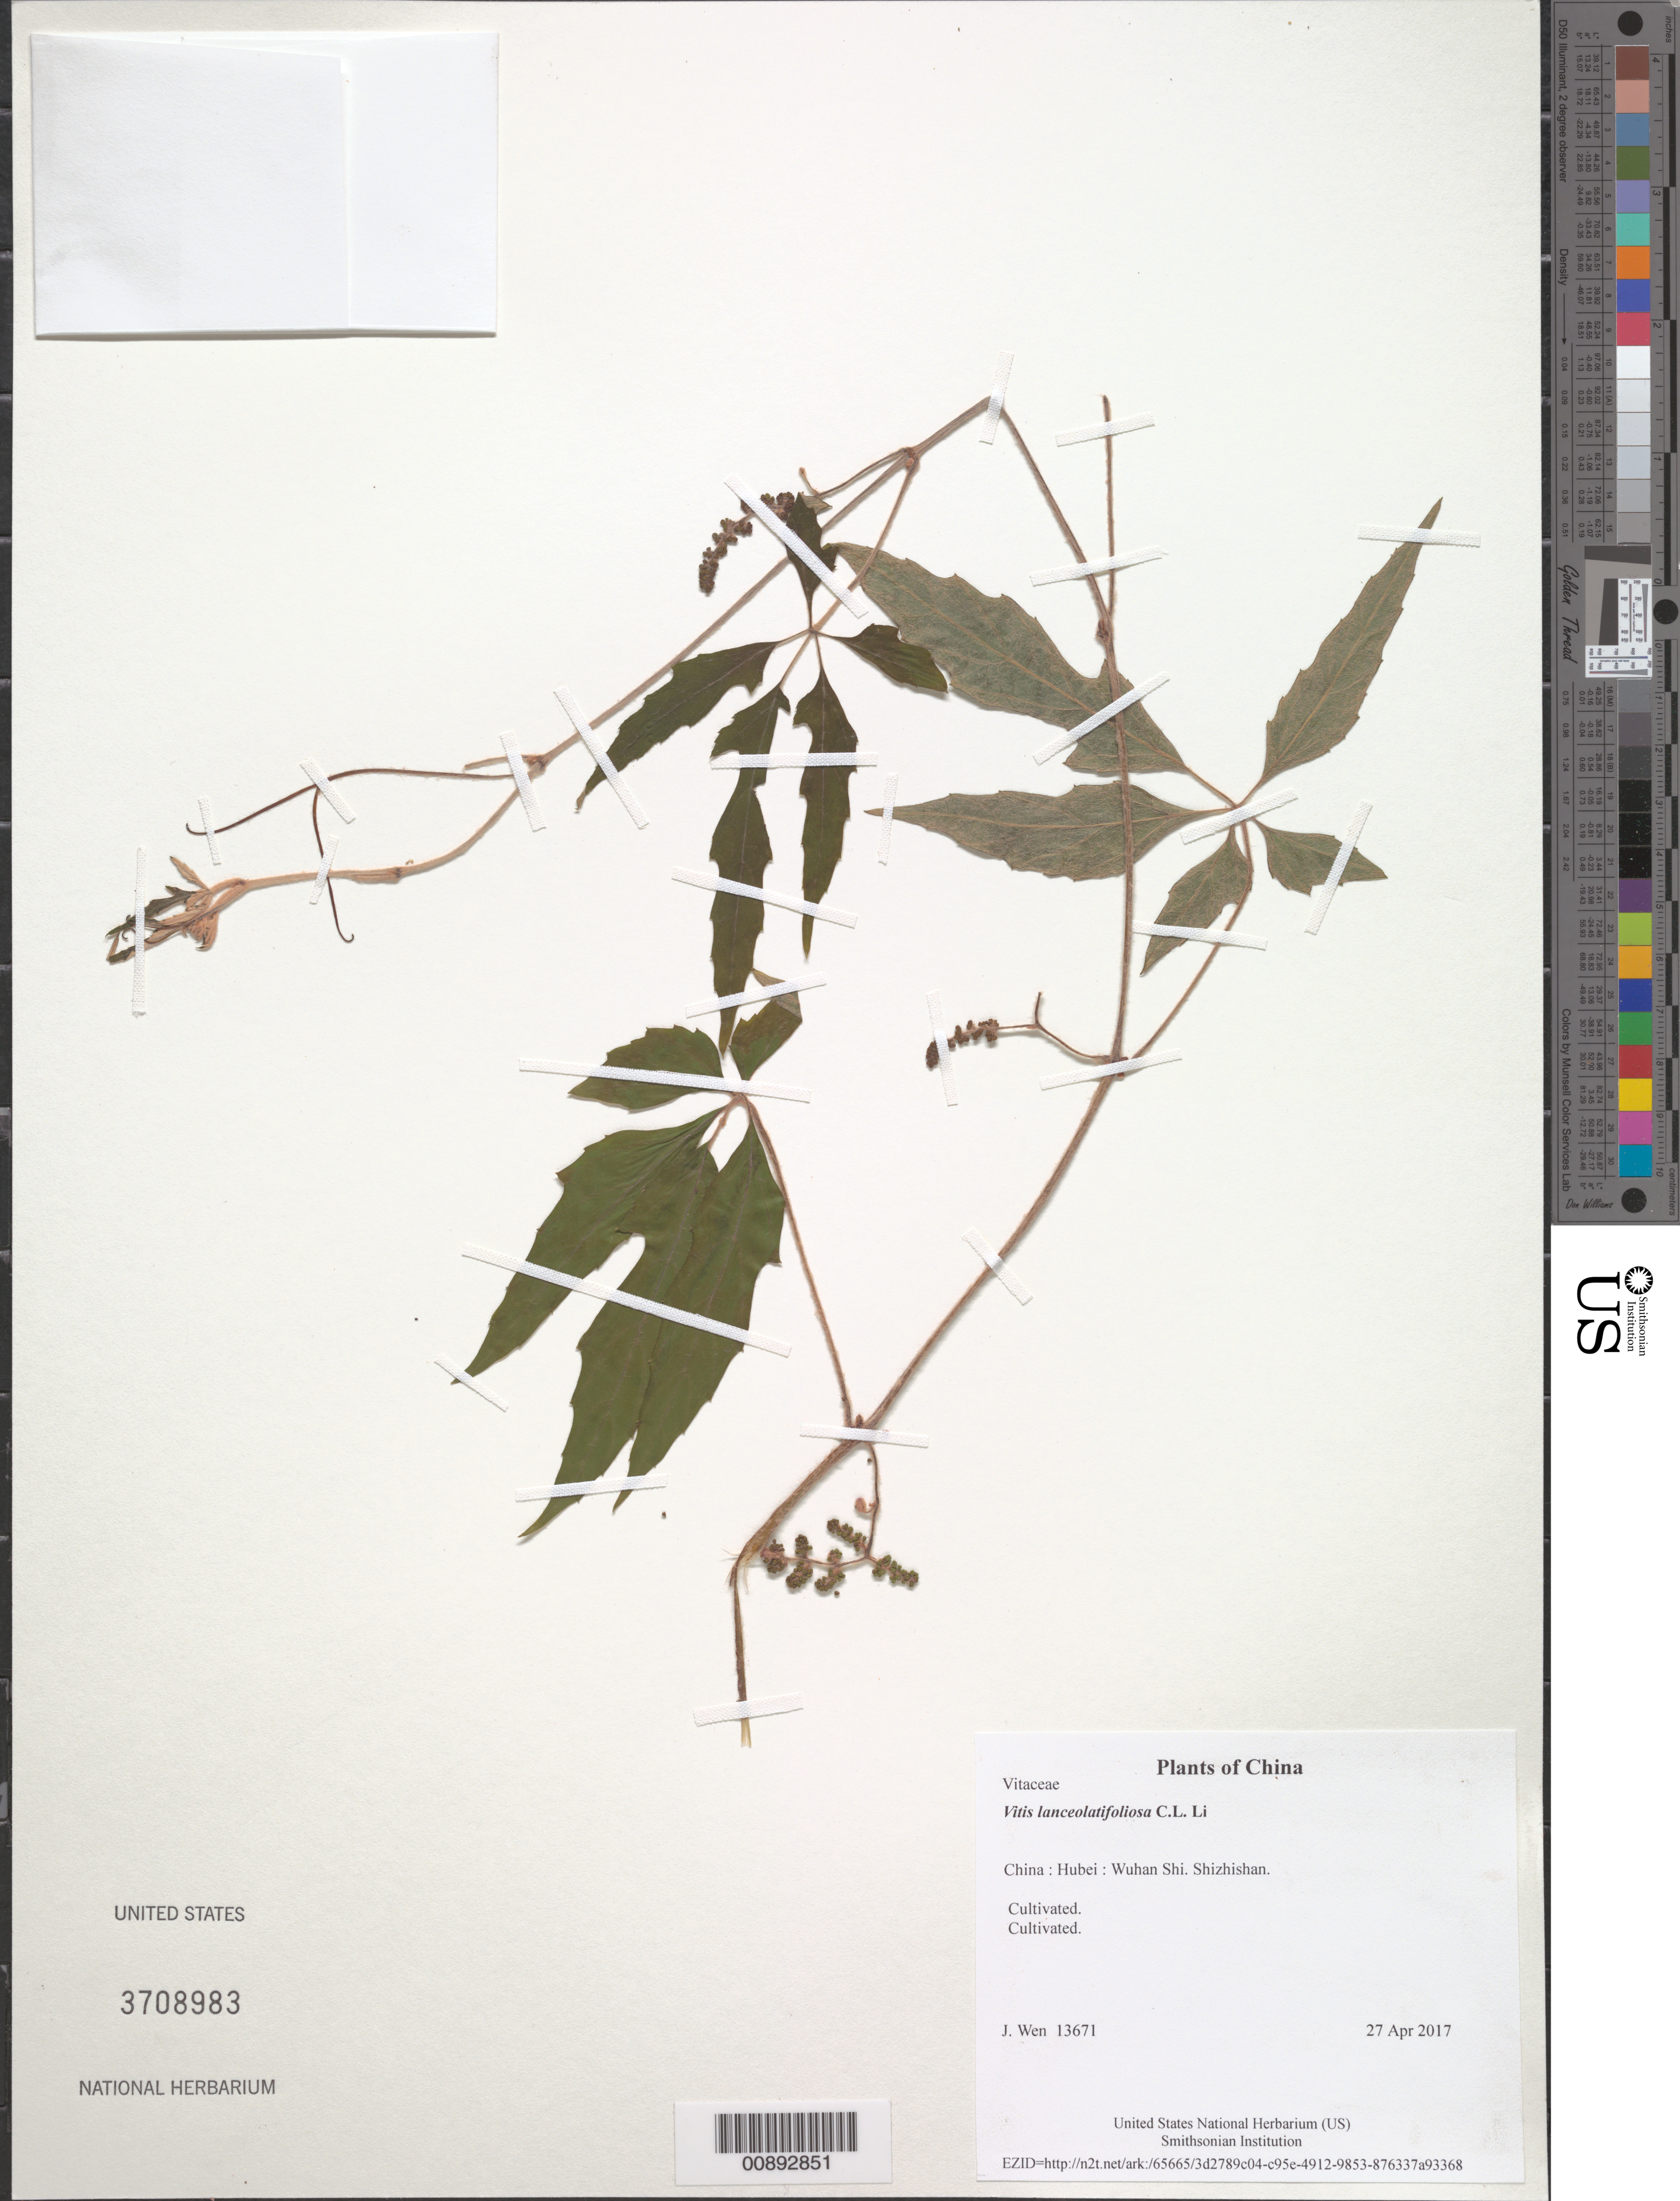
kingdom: Plantae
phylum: Tracheophyta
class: Magnoliopsida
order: Vitales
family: Vitaceae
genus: Vitis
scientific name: Vitis lanceolatifoliosa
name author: C.L. Li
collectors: J. Wen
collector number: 13671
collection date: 2017-04-27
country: China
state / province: Hubei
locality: Wuhan Shi. Shizhishan.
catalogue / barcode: US 3708983